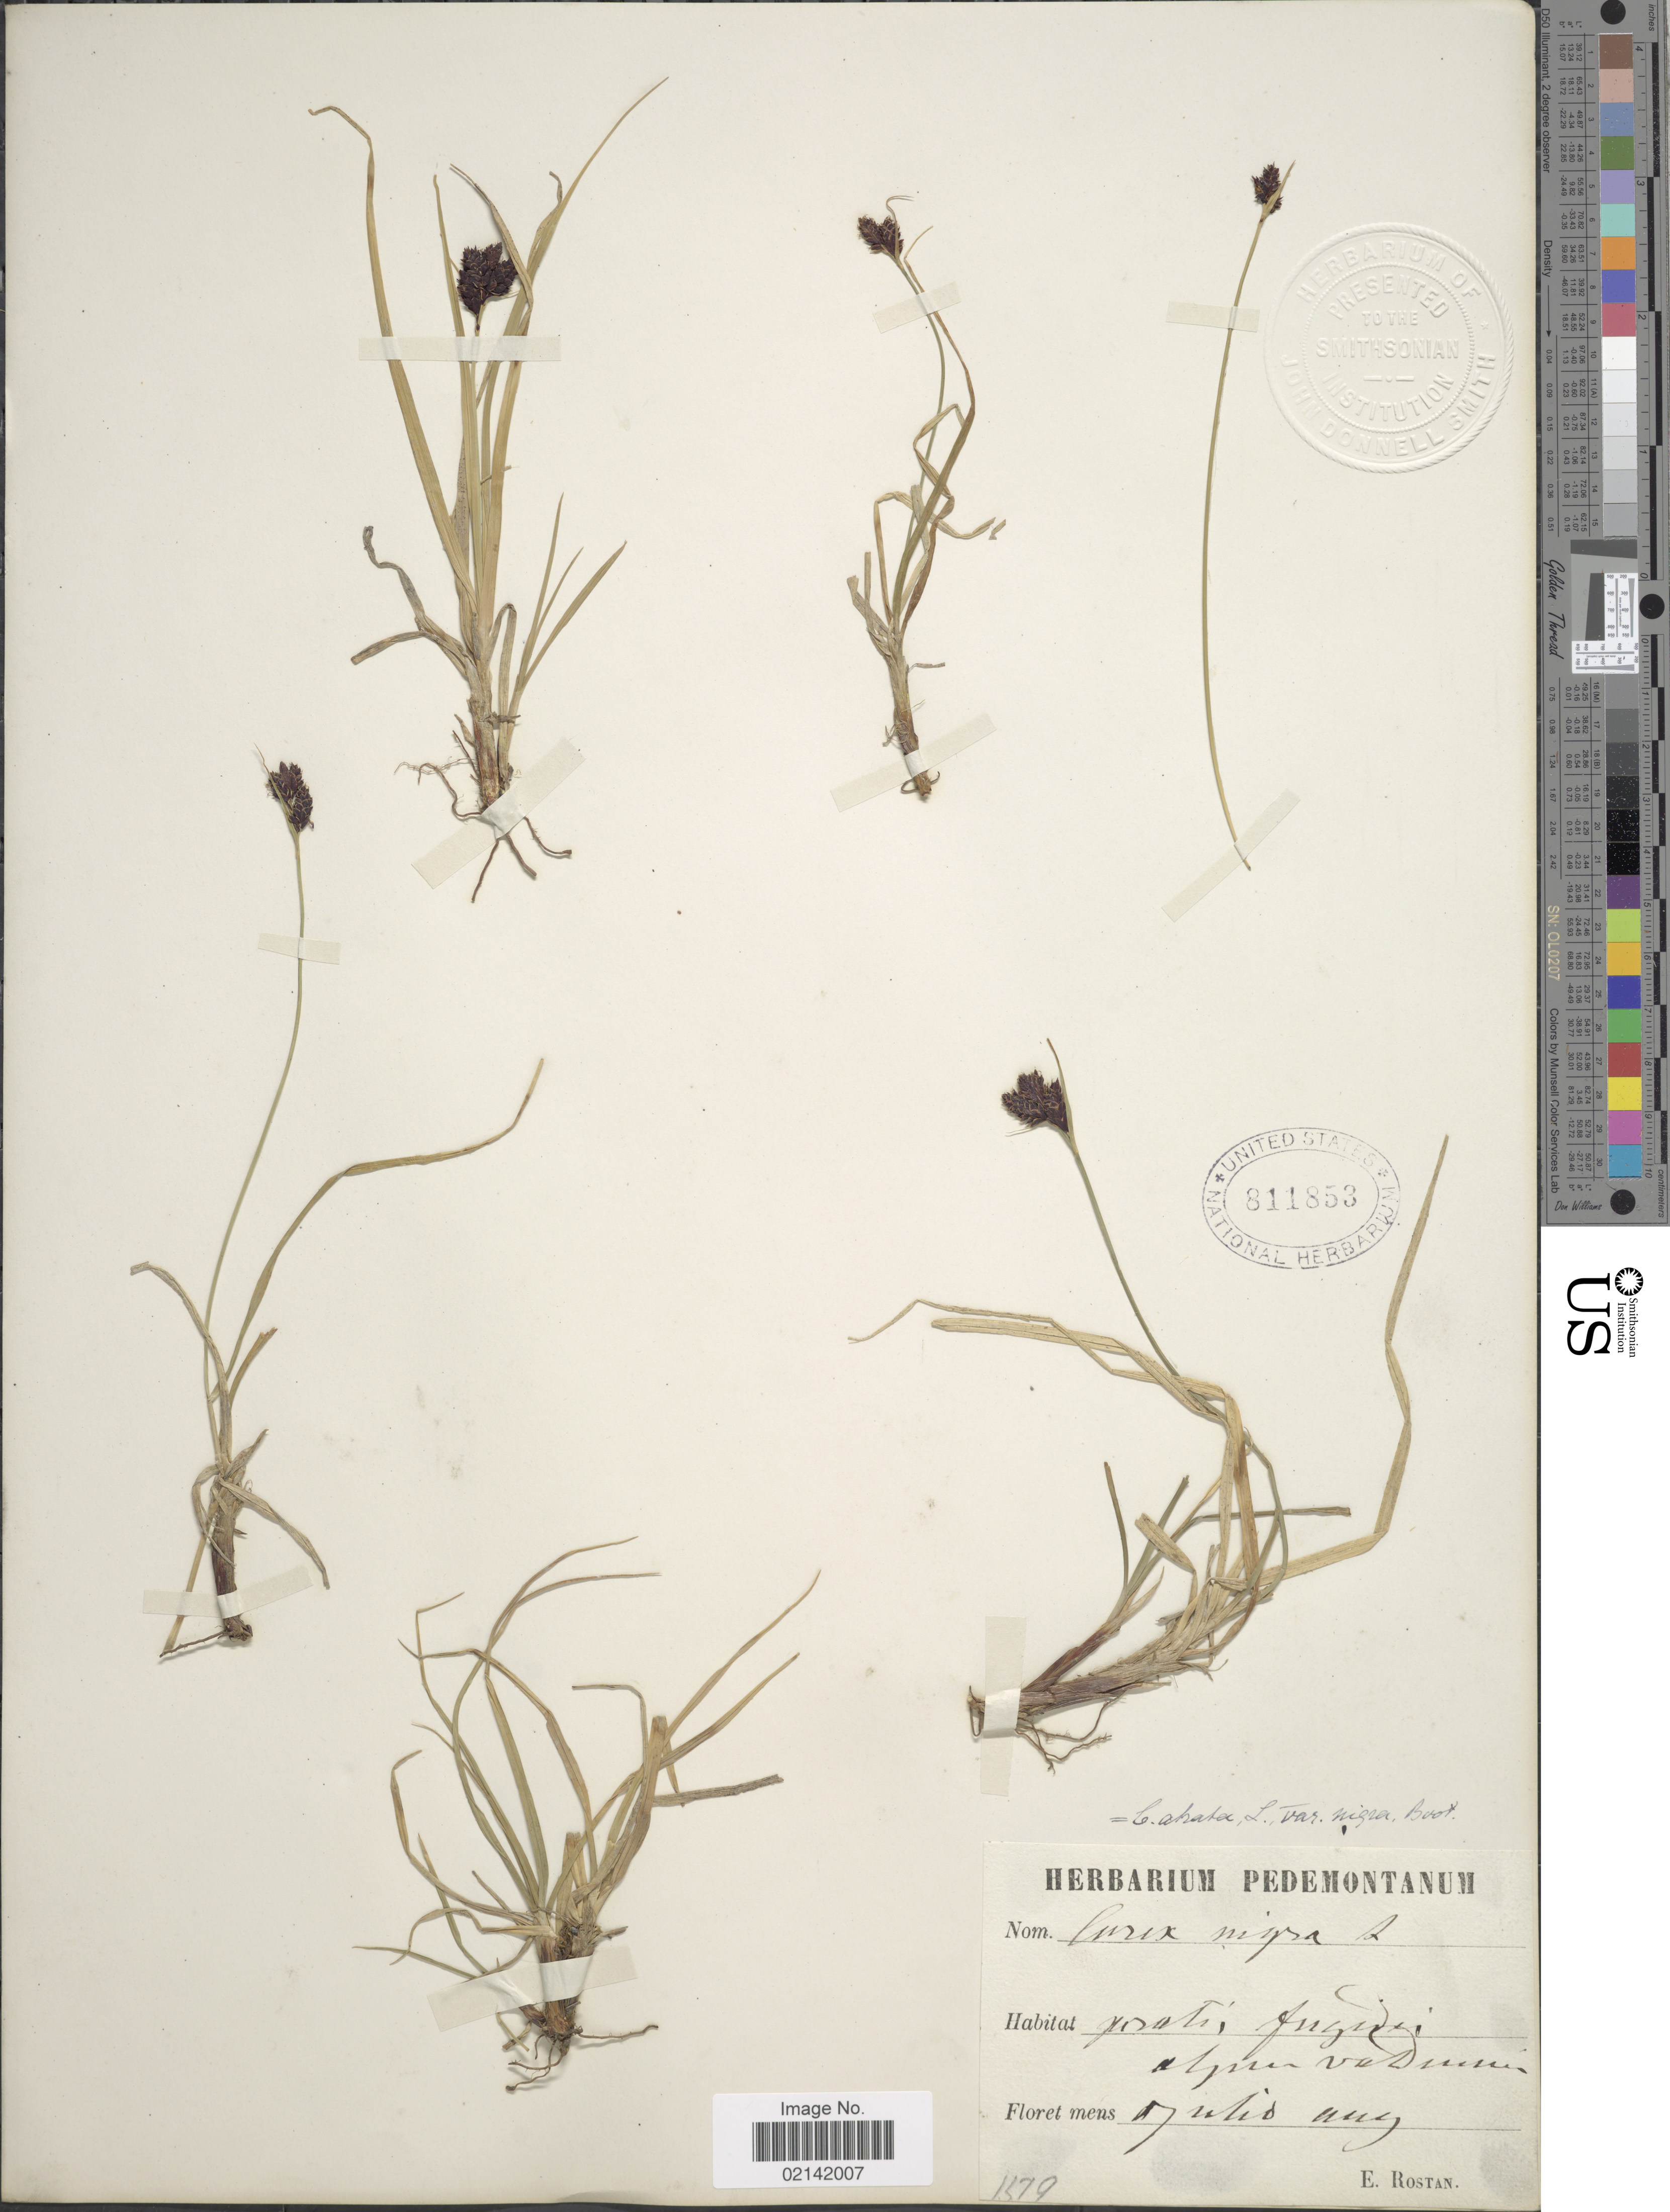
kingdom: Plantae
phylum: Tracheophyta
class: Liliopsida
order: Poales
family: Cyperaceae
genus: Carex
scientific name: Carex atrata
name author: L.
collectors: E. Rostan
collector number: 1679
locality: Pratis Fringdis, Agua vadium [interpreted]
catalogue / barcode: US 811853